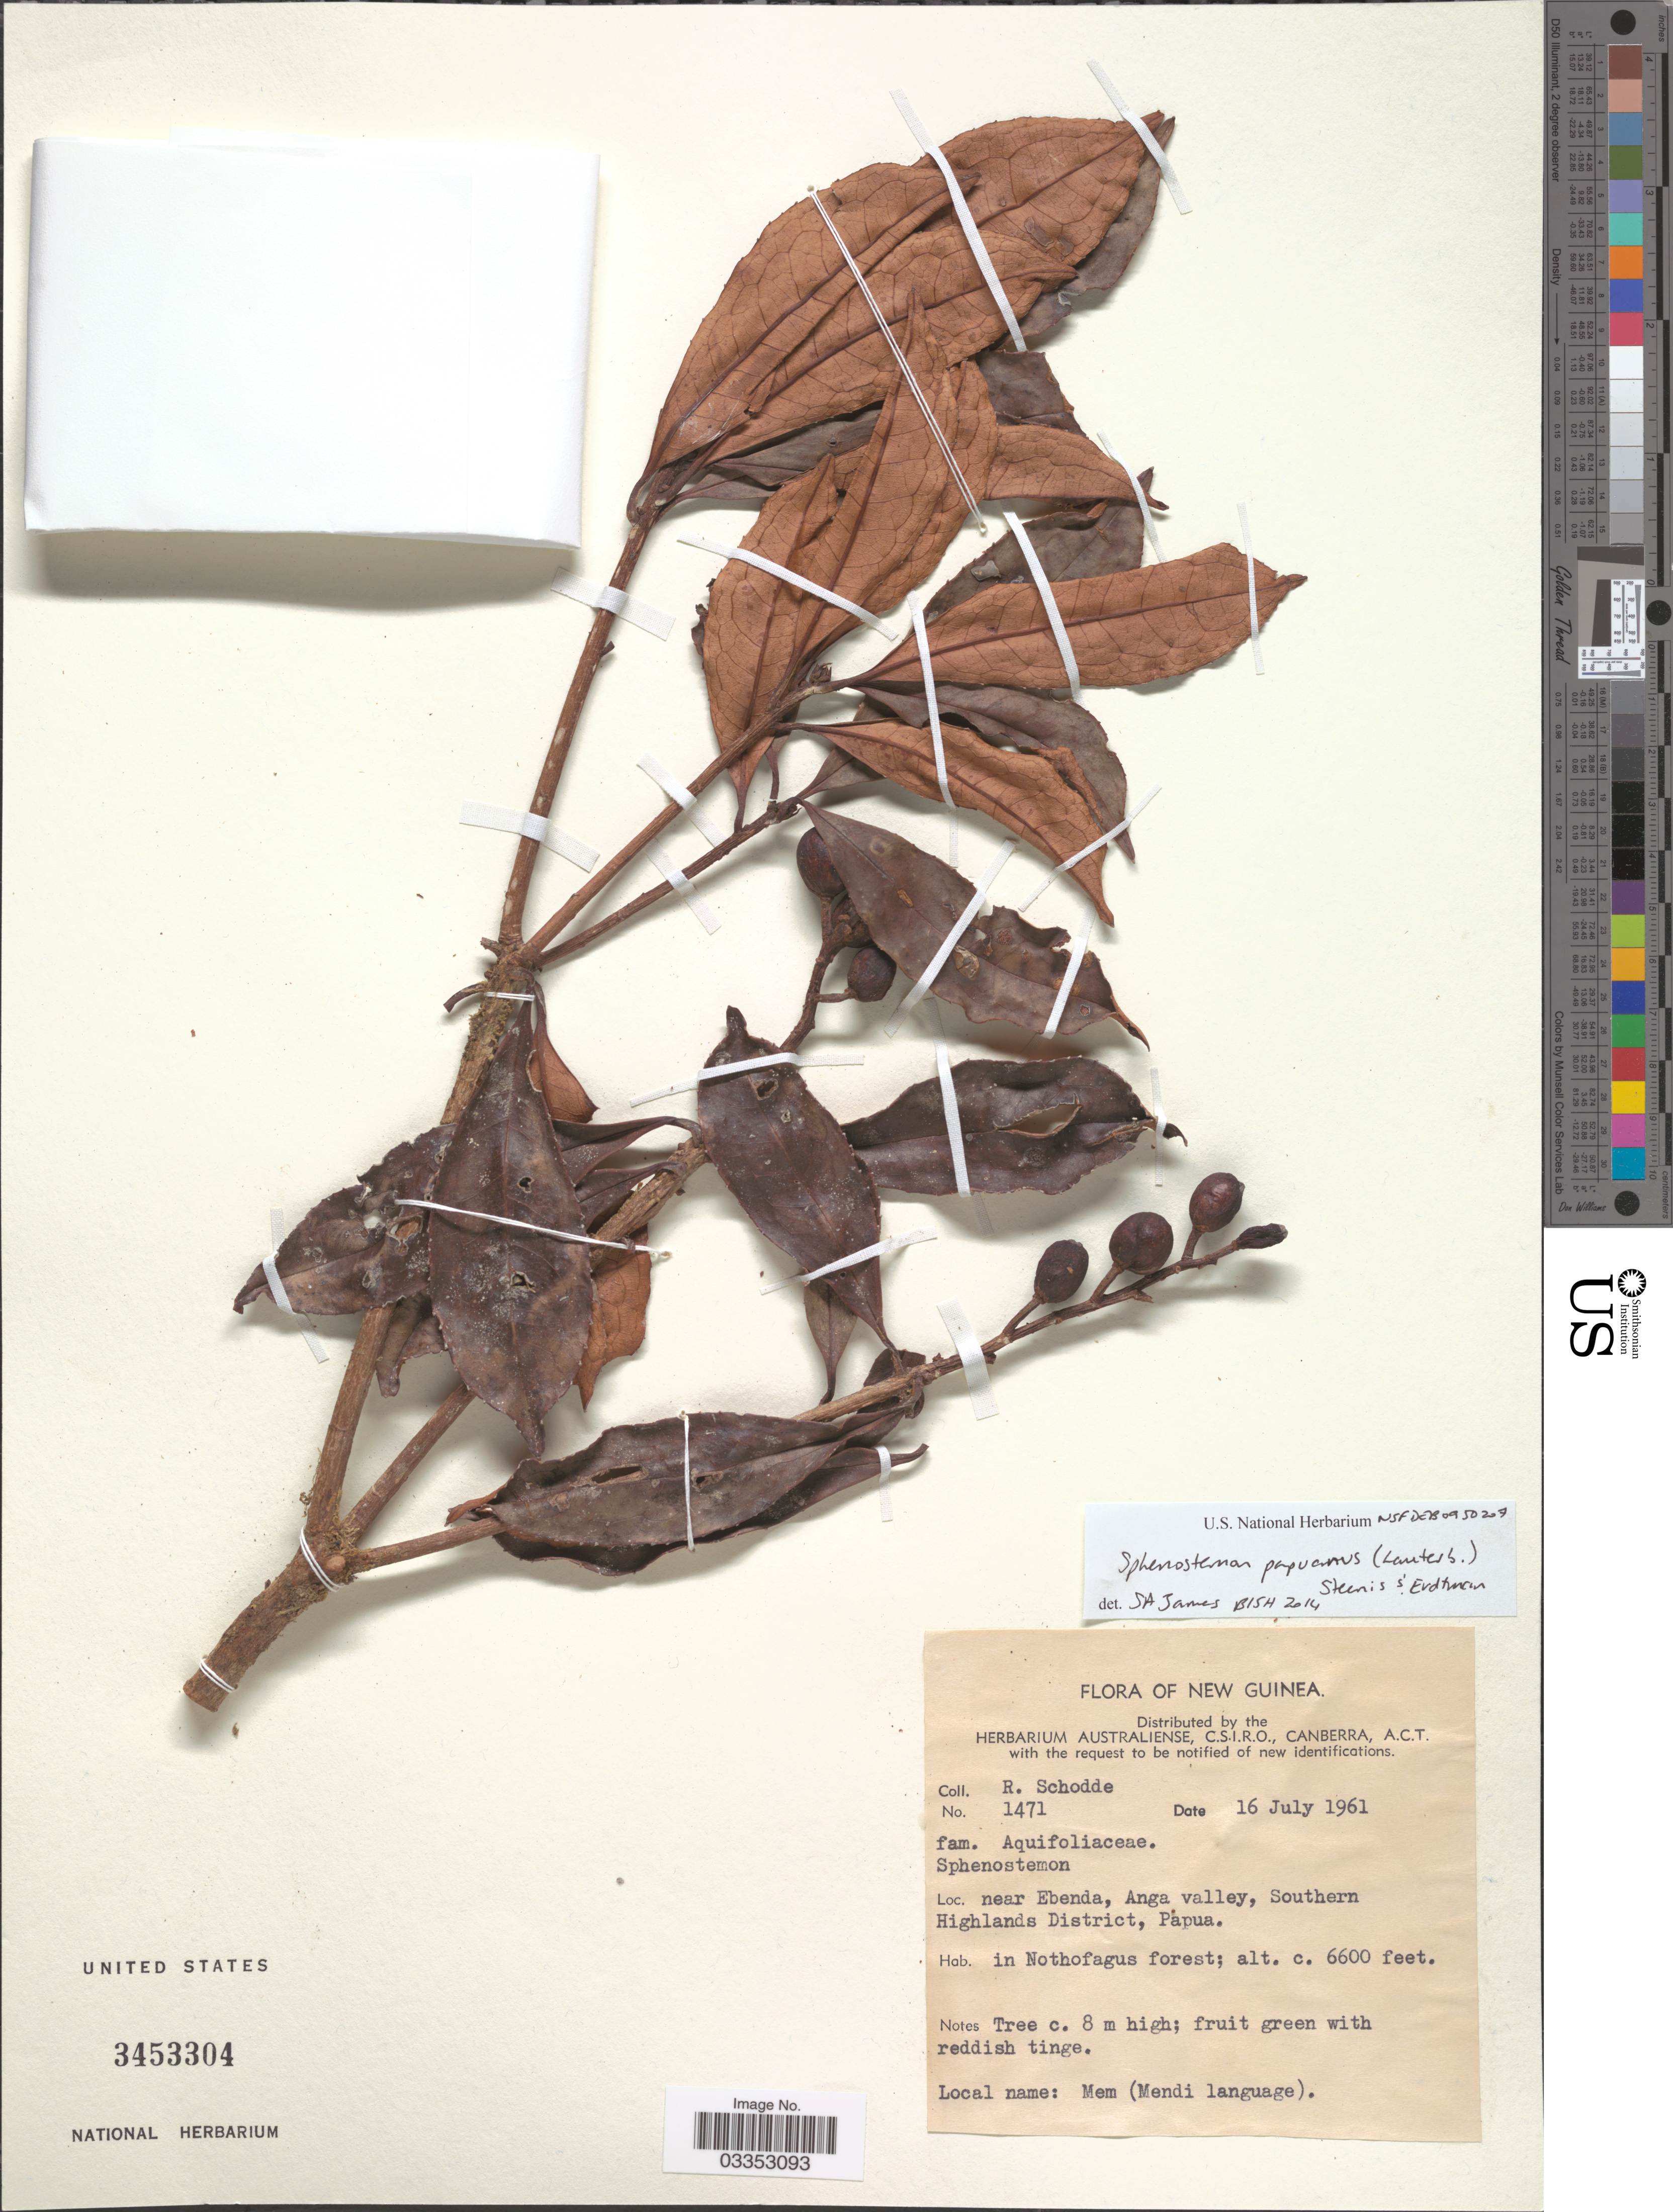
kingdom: Plantae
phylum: Tracheophyta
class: Magnoliopsida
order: Paracryphiales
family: Paracryphiaceae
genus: Sphenostemon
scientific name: Sphenostemon papuanus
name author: (Lauterb.) Steenis & Erdtm.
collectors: R. Schodde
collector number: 1471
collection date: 1961-07-16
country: Papua New Guinea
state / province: Southern Highlands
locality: New Guinea. Near Ebenda, Anga valley, Southern Highlands District, Papua. In Northofagus.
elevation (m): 2012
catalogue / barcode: US 3453304